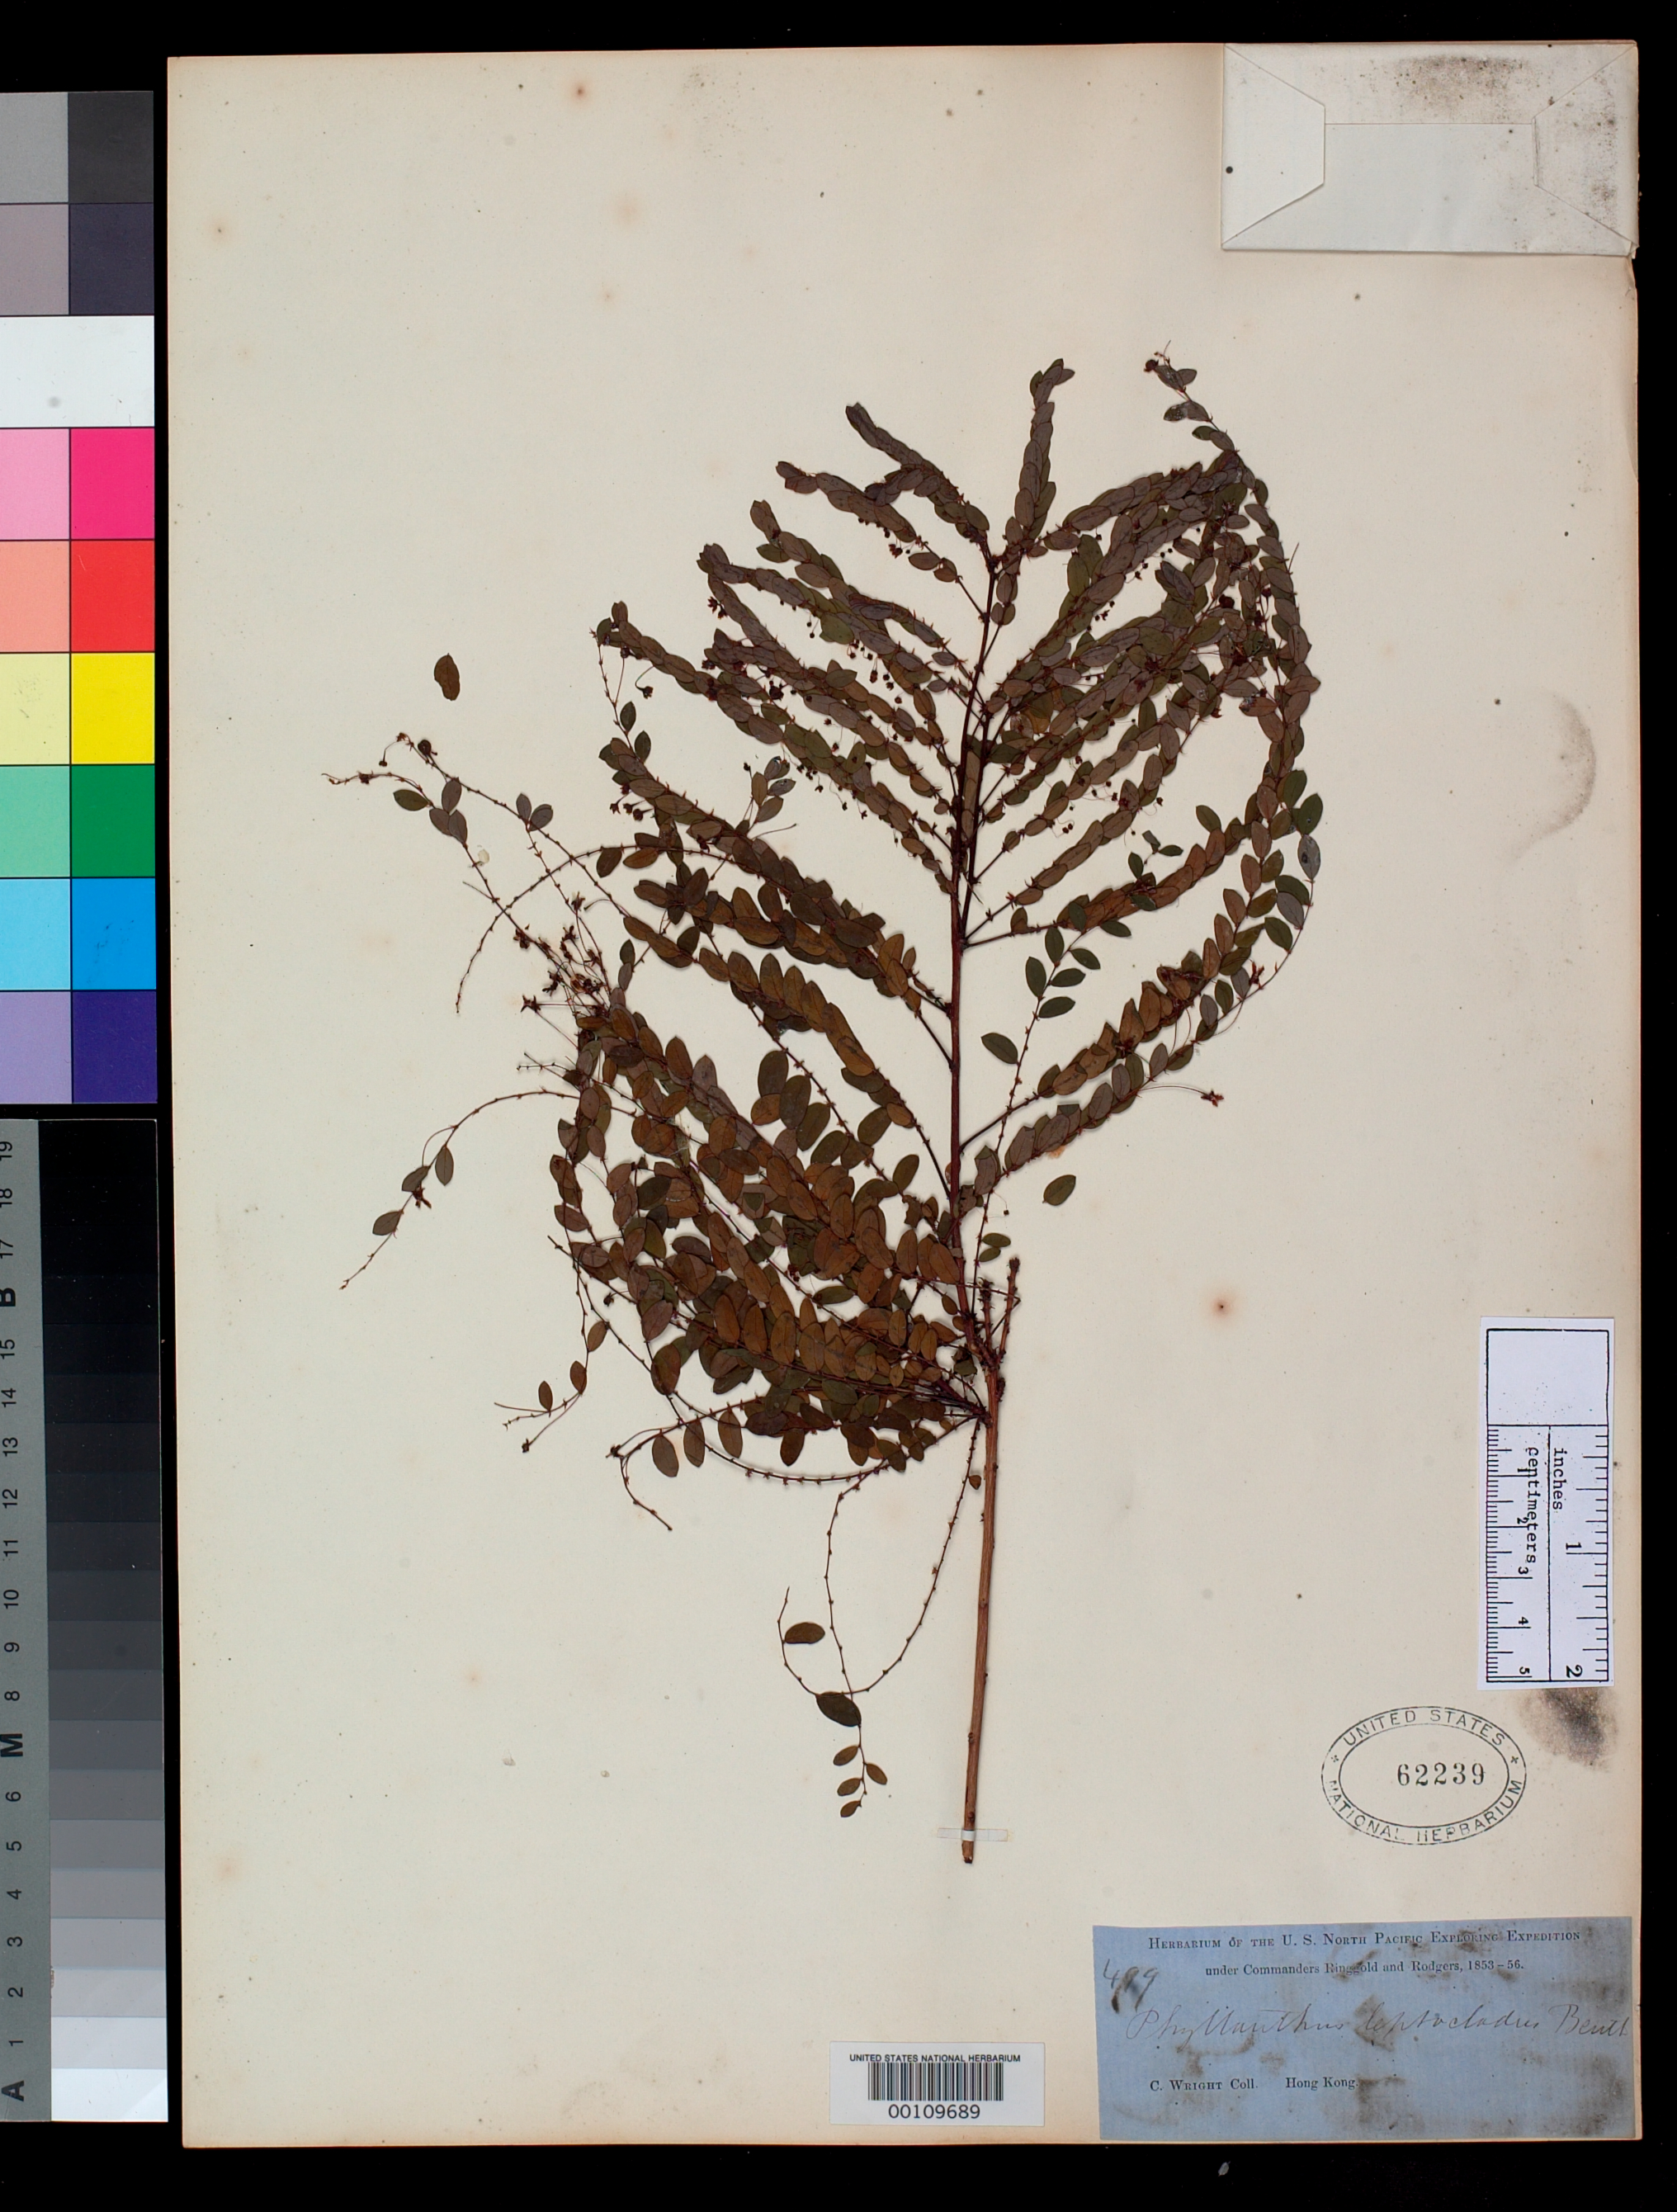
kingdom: Plantae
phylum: Tracheophyta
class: Magnoliopsida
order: Malpighiales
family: Phyllanthaceae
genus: Phyllanthus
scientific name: Phyllanthus leptoclados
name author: Benth.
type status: Syntype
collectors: C. Wright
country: China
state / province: Hong Kong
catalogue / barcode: US 62239